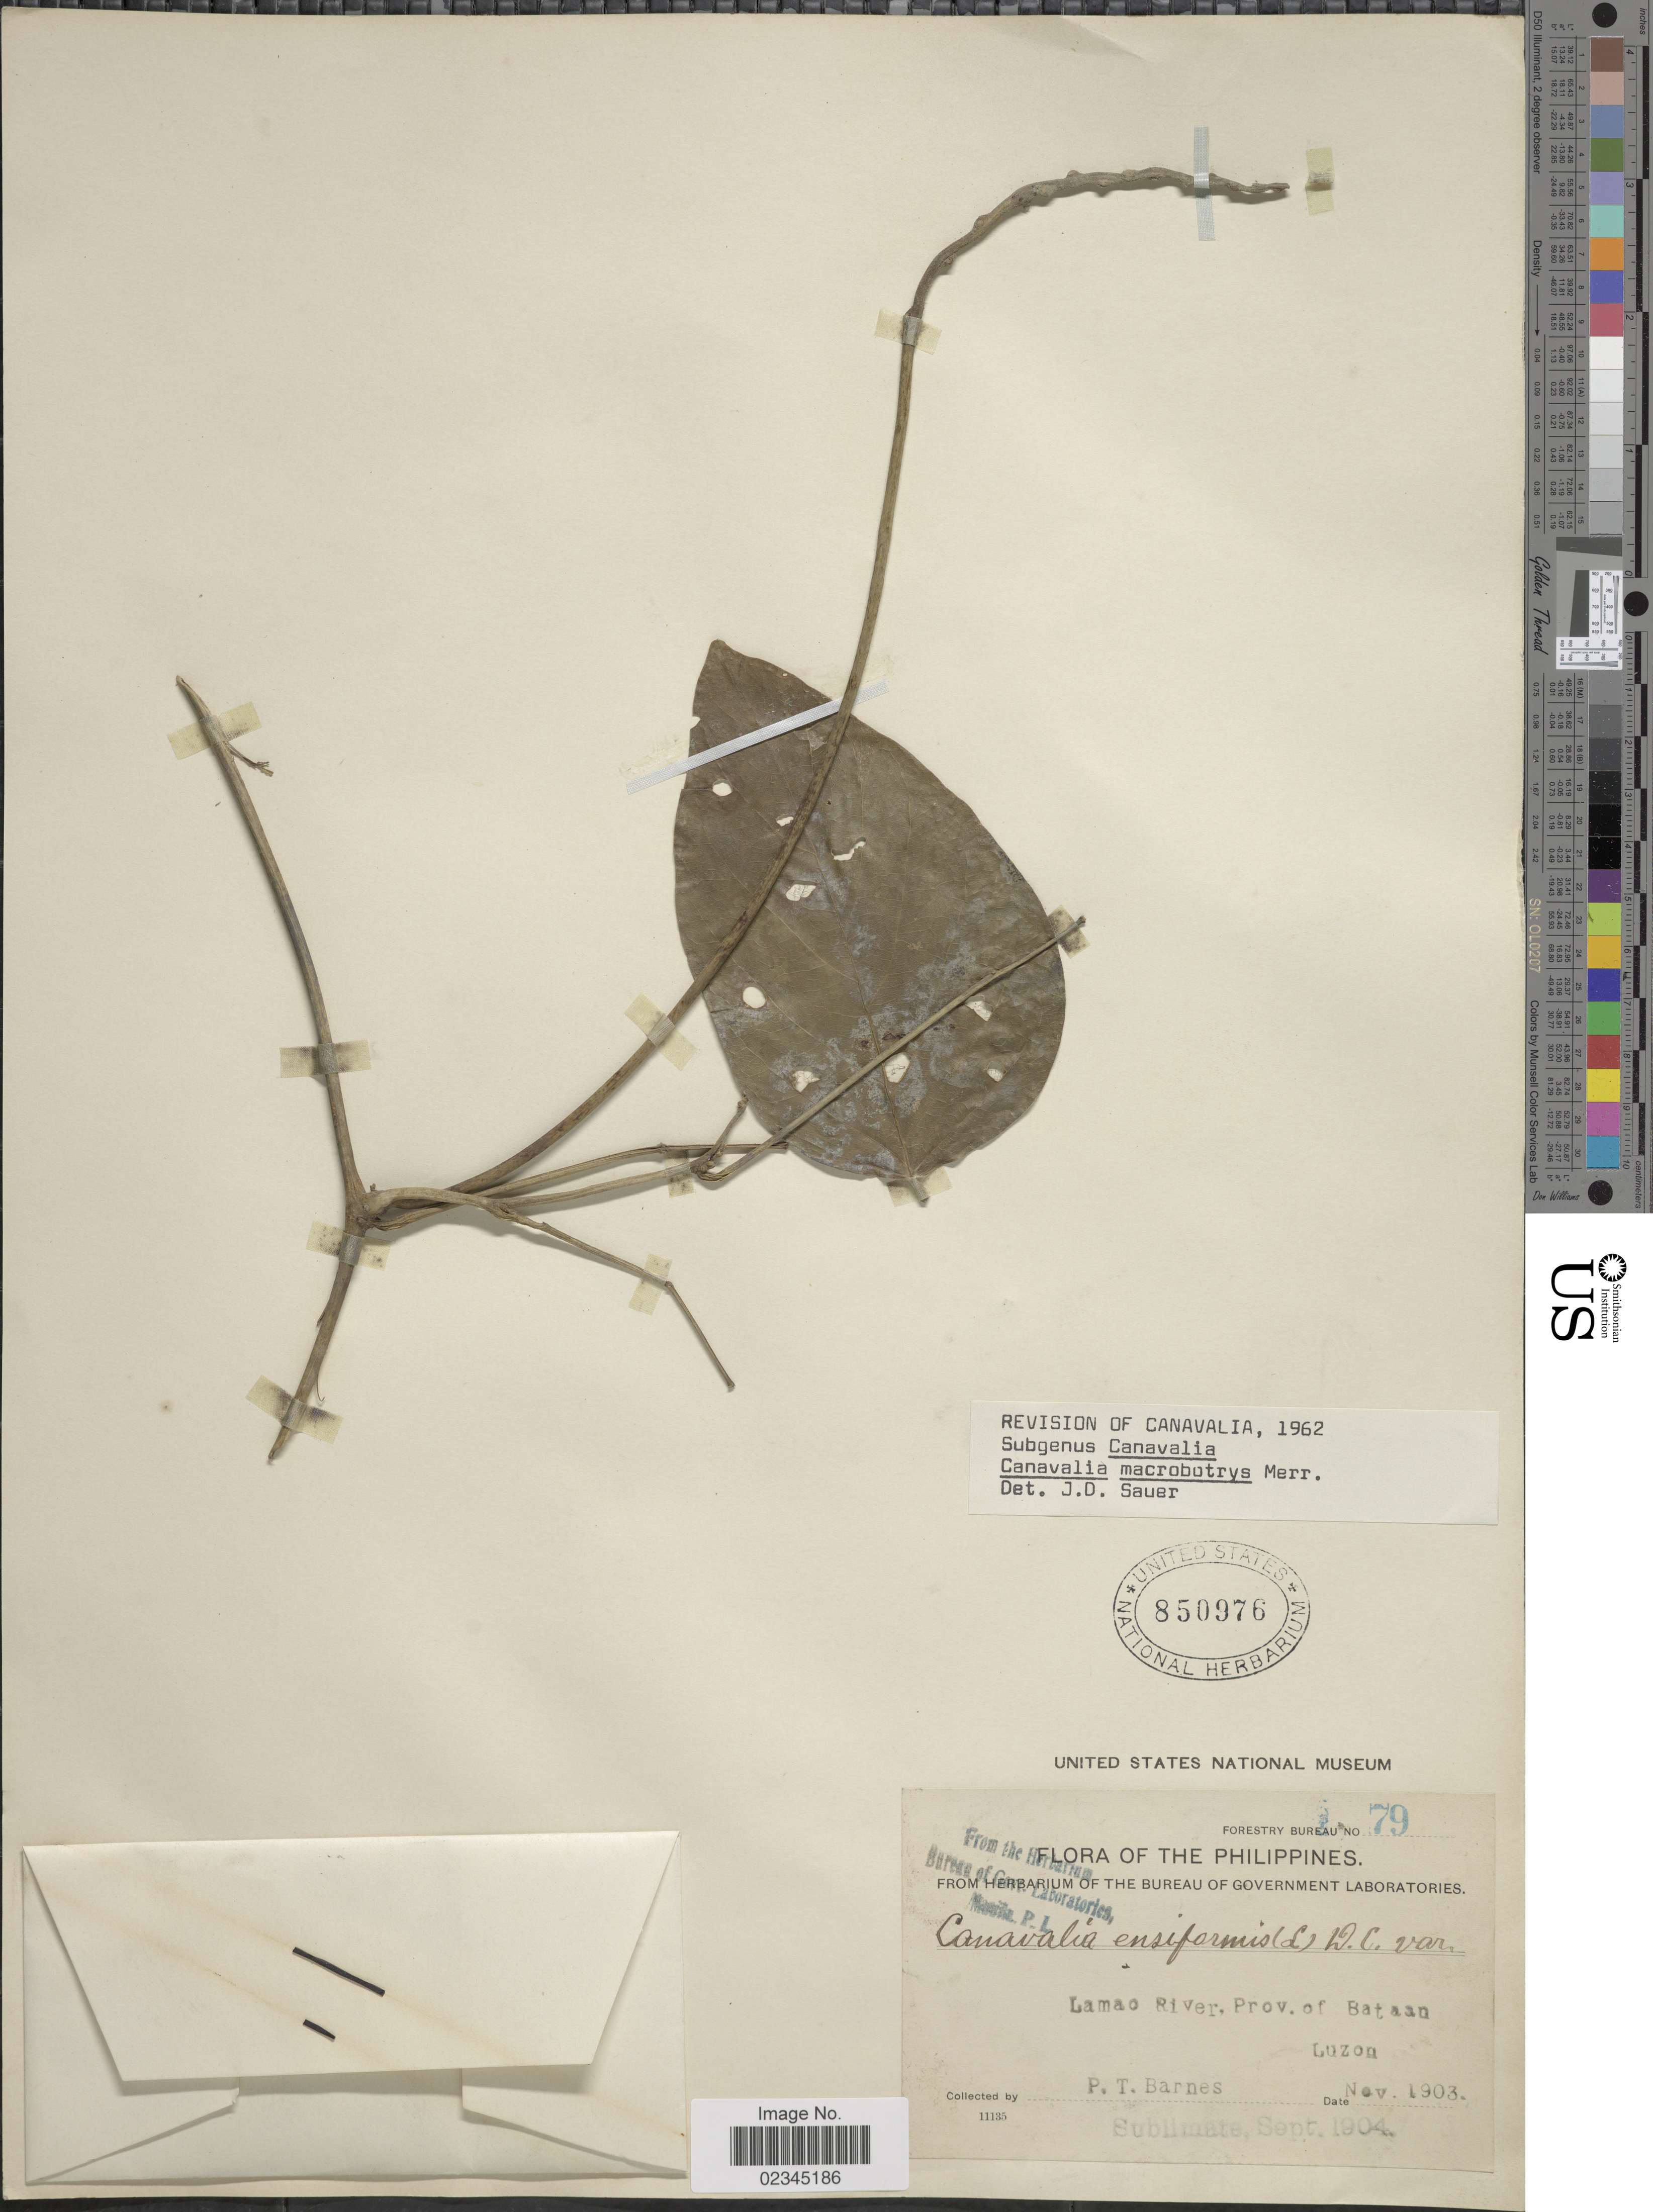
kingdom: Plantae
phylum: Tracheophyta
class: Magnoliopsida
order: Fabales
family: Fabaceae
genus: Canavalia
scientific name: Canavalia macrobotrys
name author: Merr.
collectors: P. Barnes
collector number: Forestry Bureau 79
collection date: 1903-11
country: Philippines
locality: Lamao River, Prov. of Bataan, Luzon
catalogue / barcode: US 850976